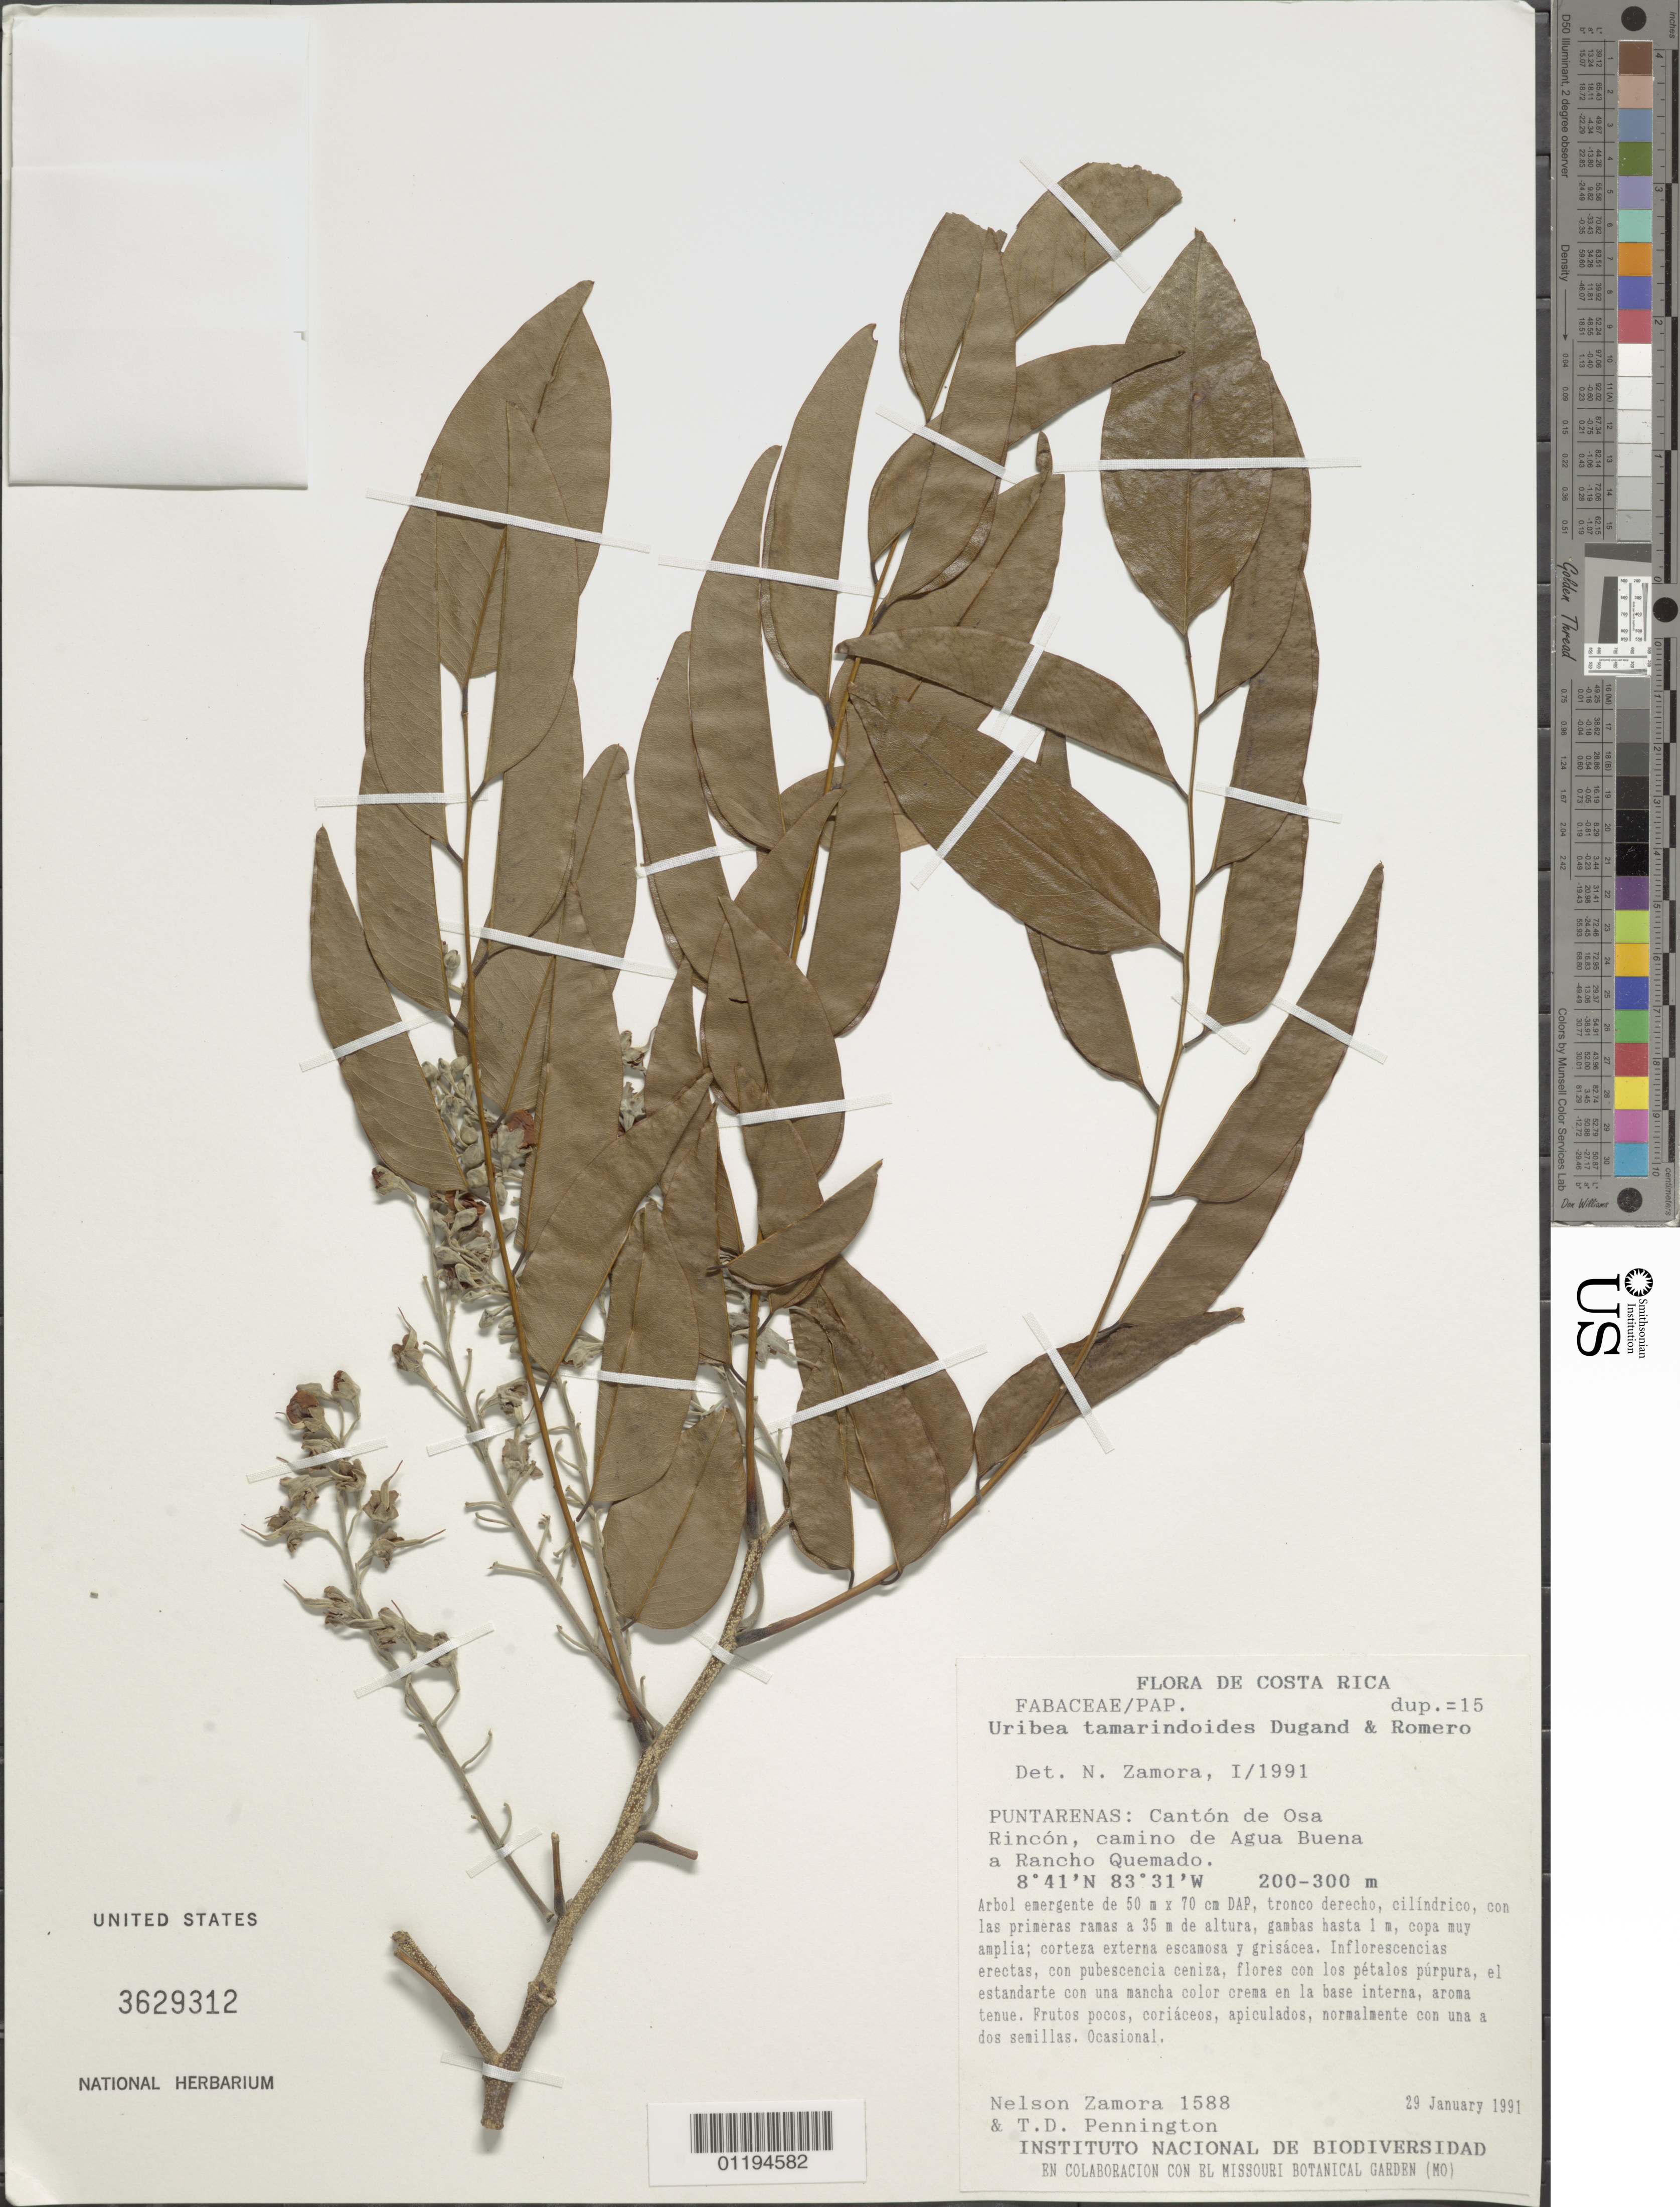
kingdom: Plantae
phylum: Tracheophyta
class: Magnoliopsida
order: Fabales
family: Fabaceae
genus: Uribea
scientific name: Uribea tamarindoides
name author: Dugand G. & Romero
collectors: N. Zamora & T. D. Pennington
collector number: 1588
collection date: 1991-01-29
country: Costa Rica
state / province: Puntarenas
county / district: Canton de Osa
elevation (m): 200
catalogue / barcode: US 3629312